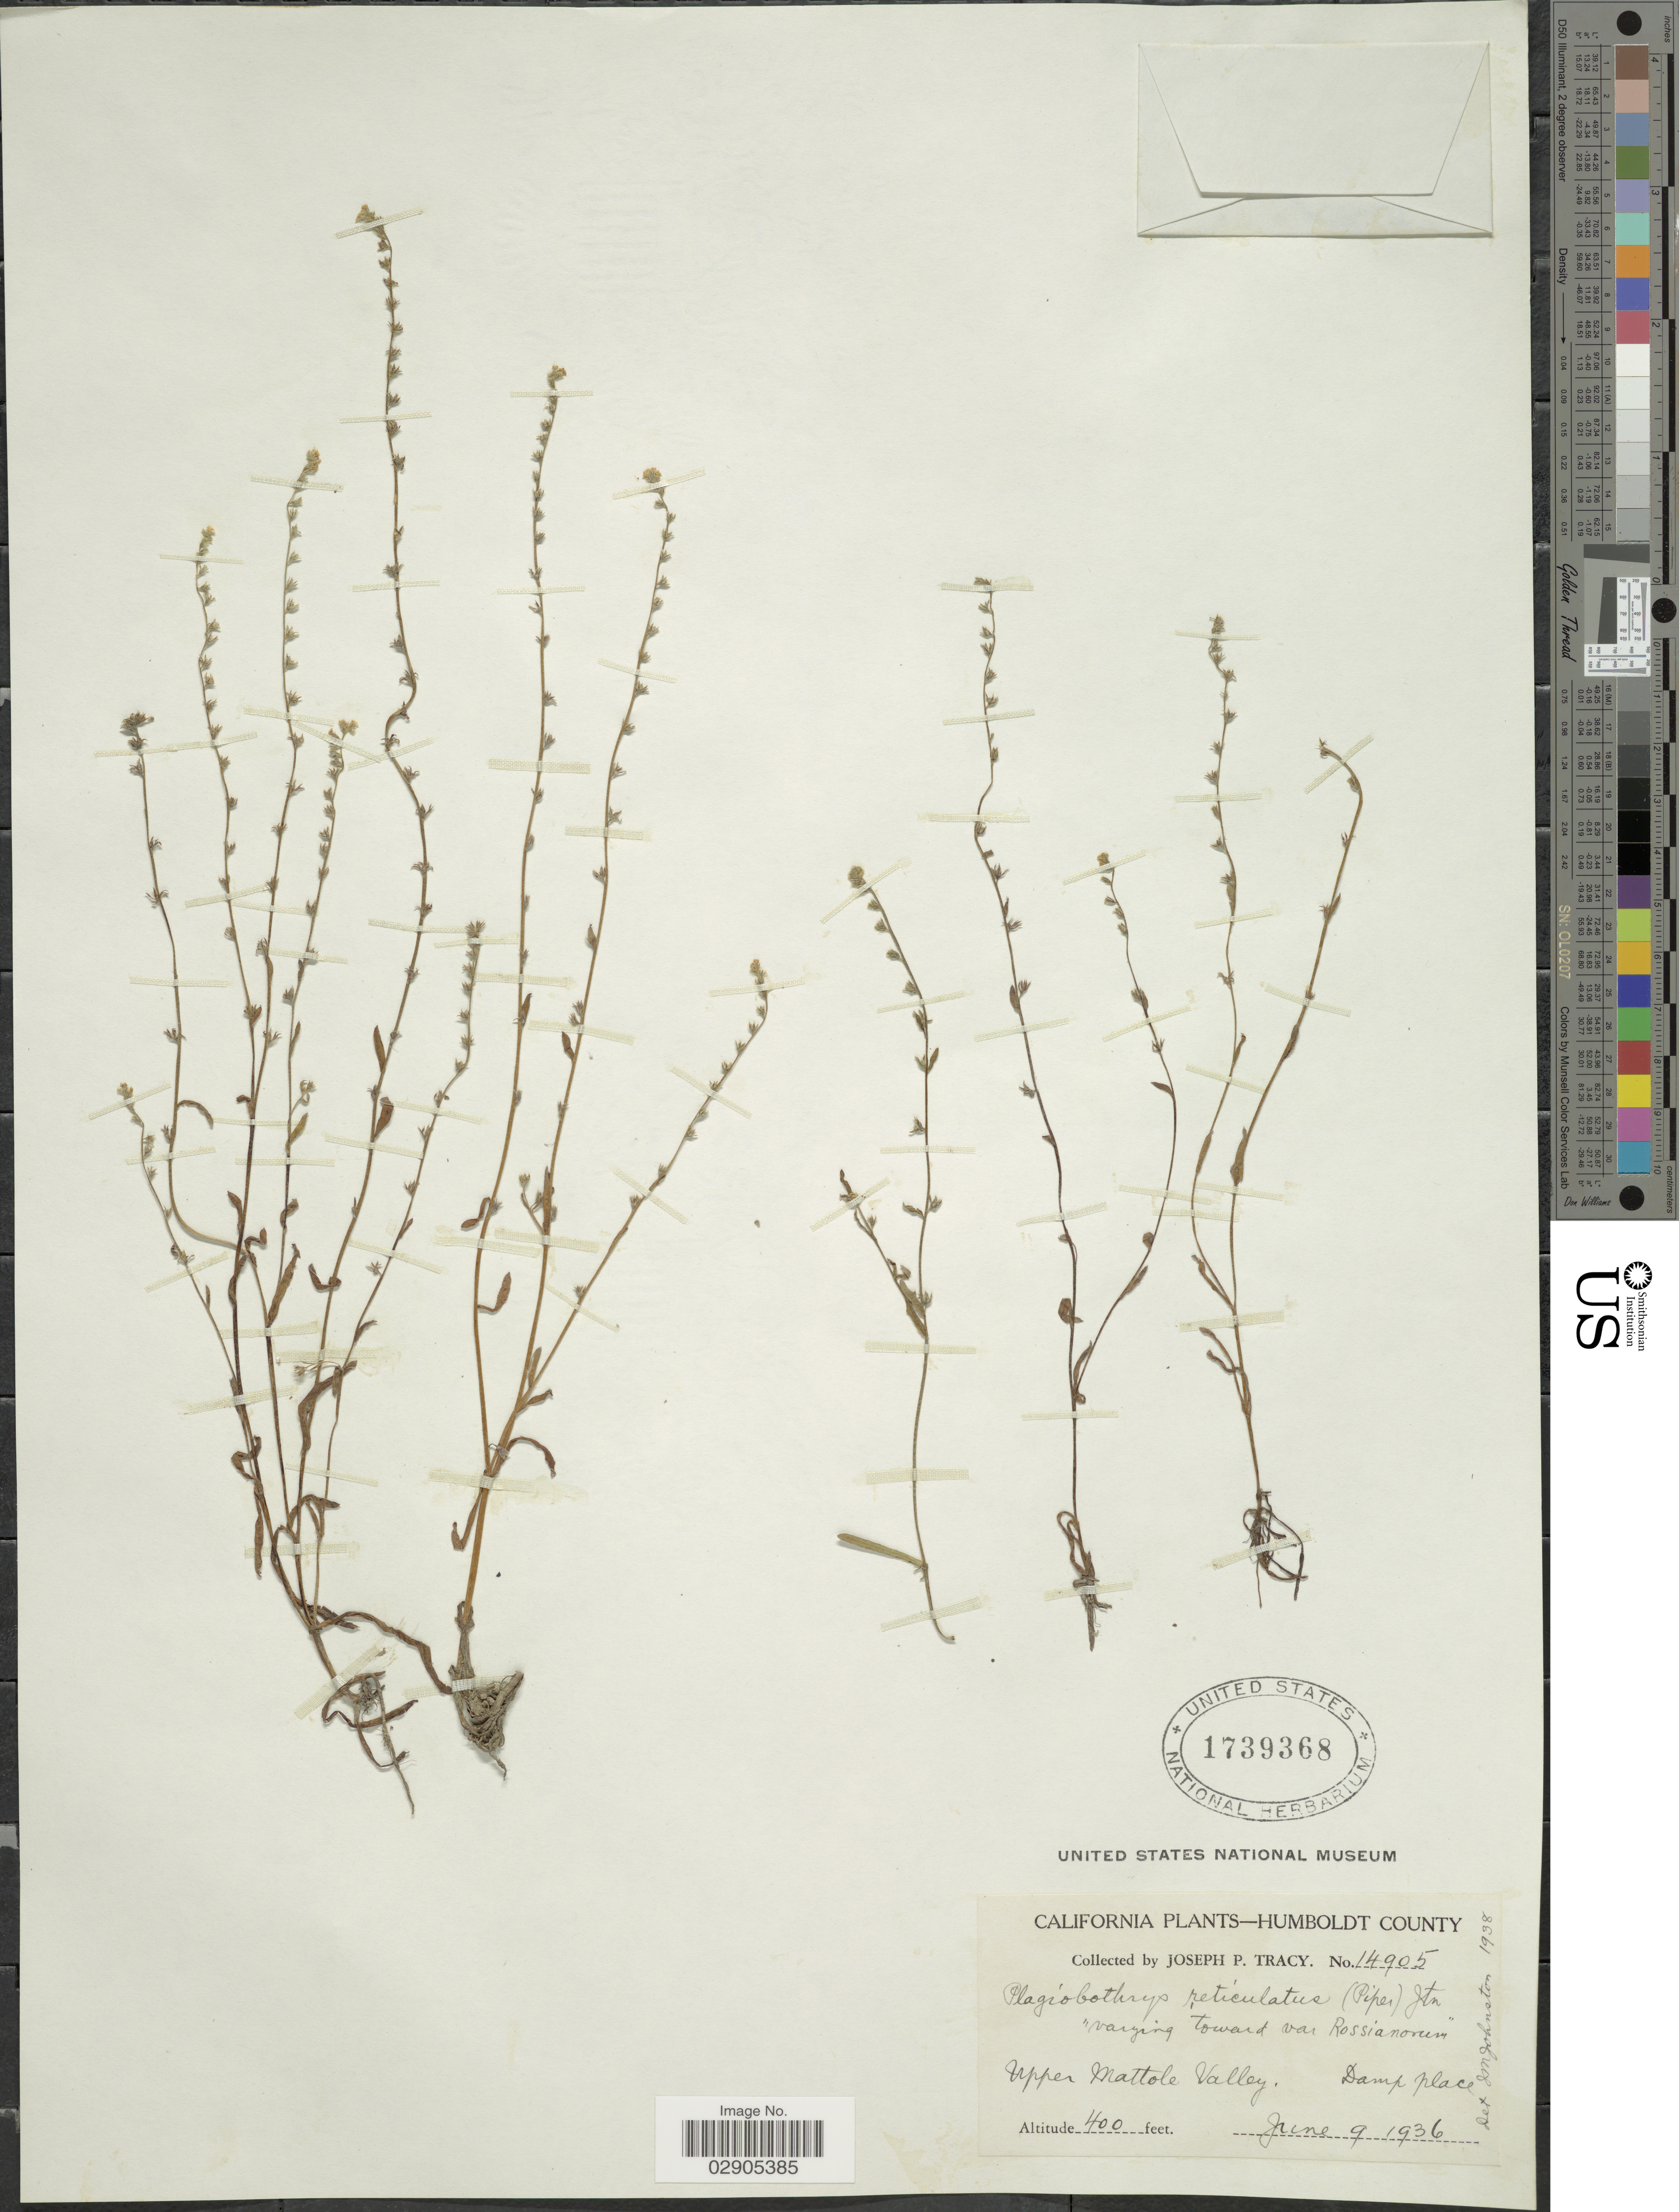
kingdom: Plantae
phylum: Tracheophyta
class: Magnoliopsida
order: Boraginales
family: Boraginaceae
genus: Allocarya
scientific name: Allocarya reticulata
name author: Piper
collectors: J. Tracy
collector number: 14905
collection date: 1936-06-09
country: United States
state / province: California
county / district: Humboldt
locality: Humboldt County. Upper Mattole valley. Damp place.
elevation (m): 122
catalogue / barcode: US 1739368